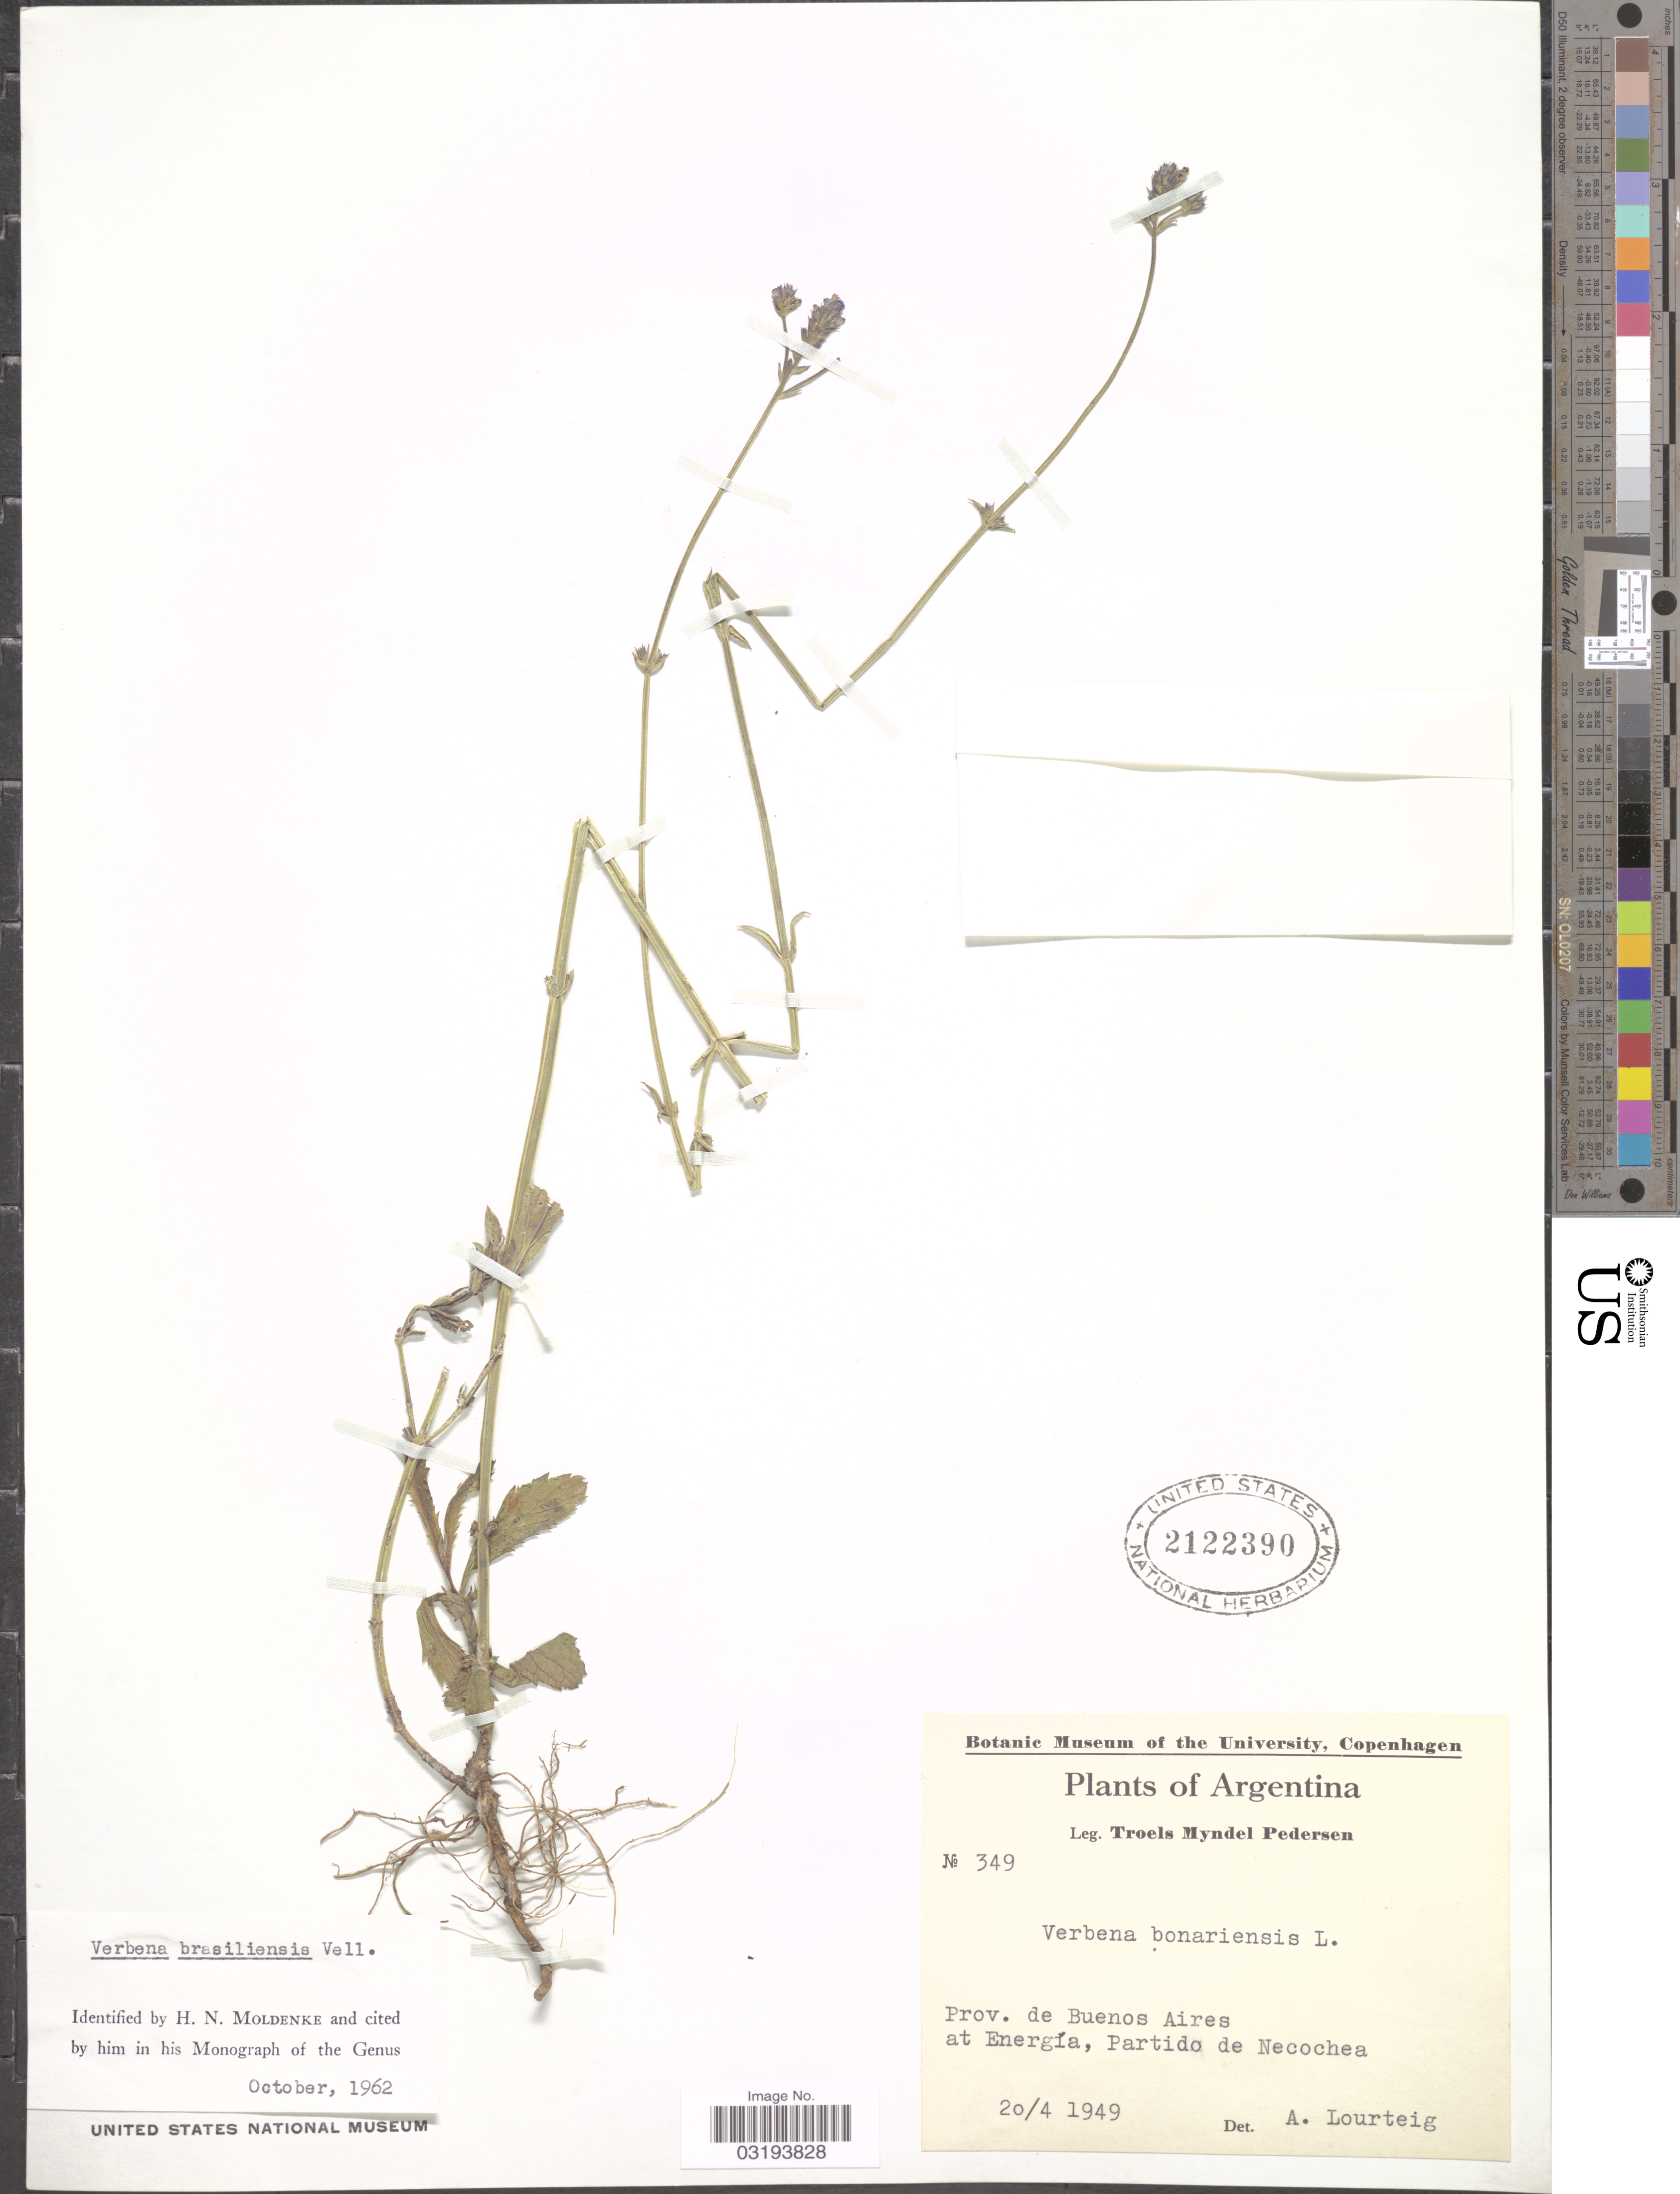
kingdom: Plantae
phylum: Tracheophyta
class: Magnoliopsida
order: Lamiales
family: Verbenaceae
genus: Verbena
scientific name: Verbena litoralis var. brevibracteata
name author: (Kuntze) N. O'Leary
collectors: T. Pederson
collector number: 349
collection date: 1949-04-20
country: Argentina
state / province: Buenos Aires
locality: At Energía, Partido de Necochea.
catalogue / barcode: US 2122390